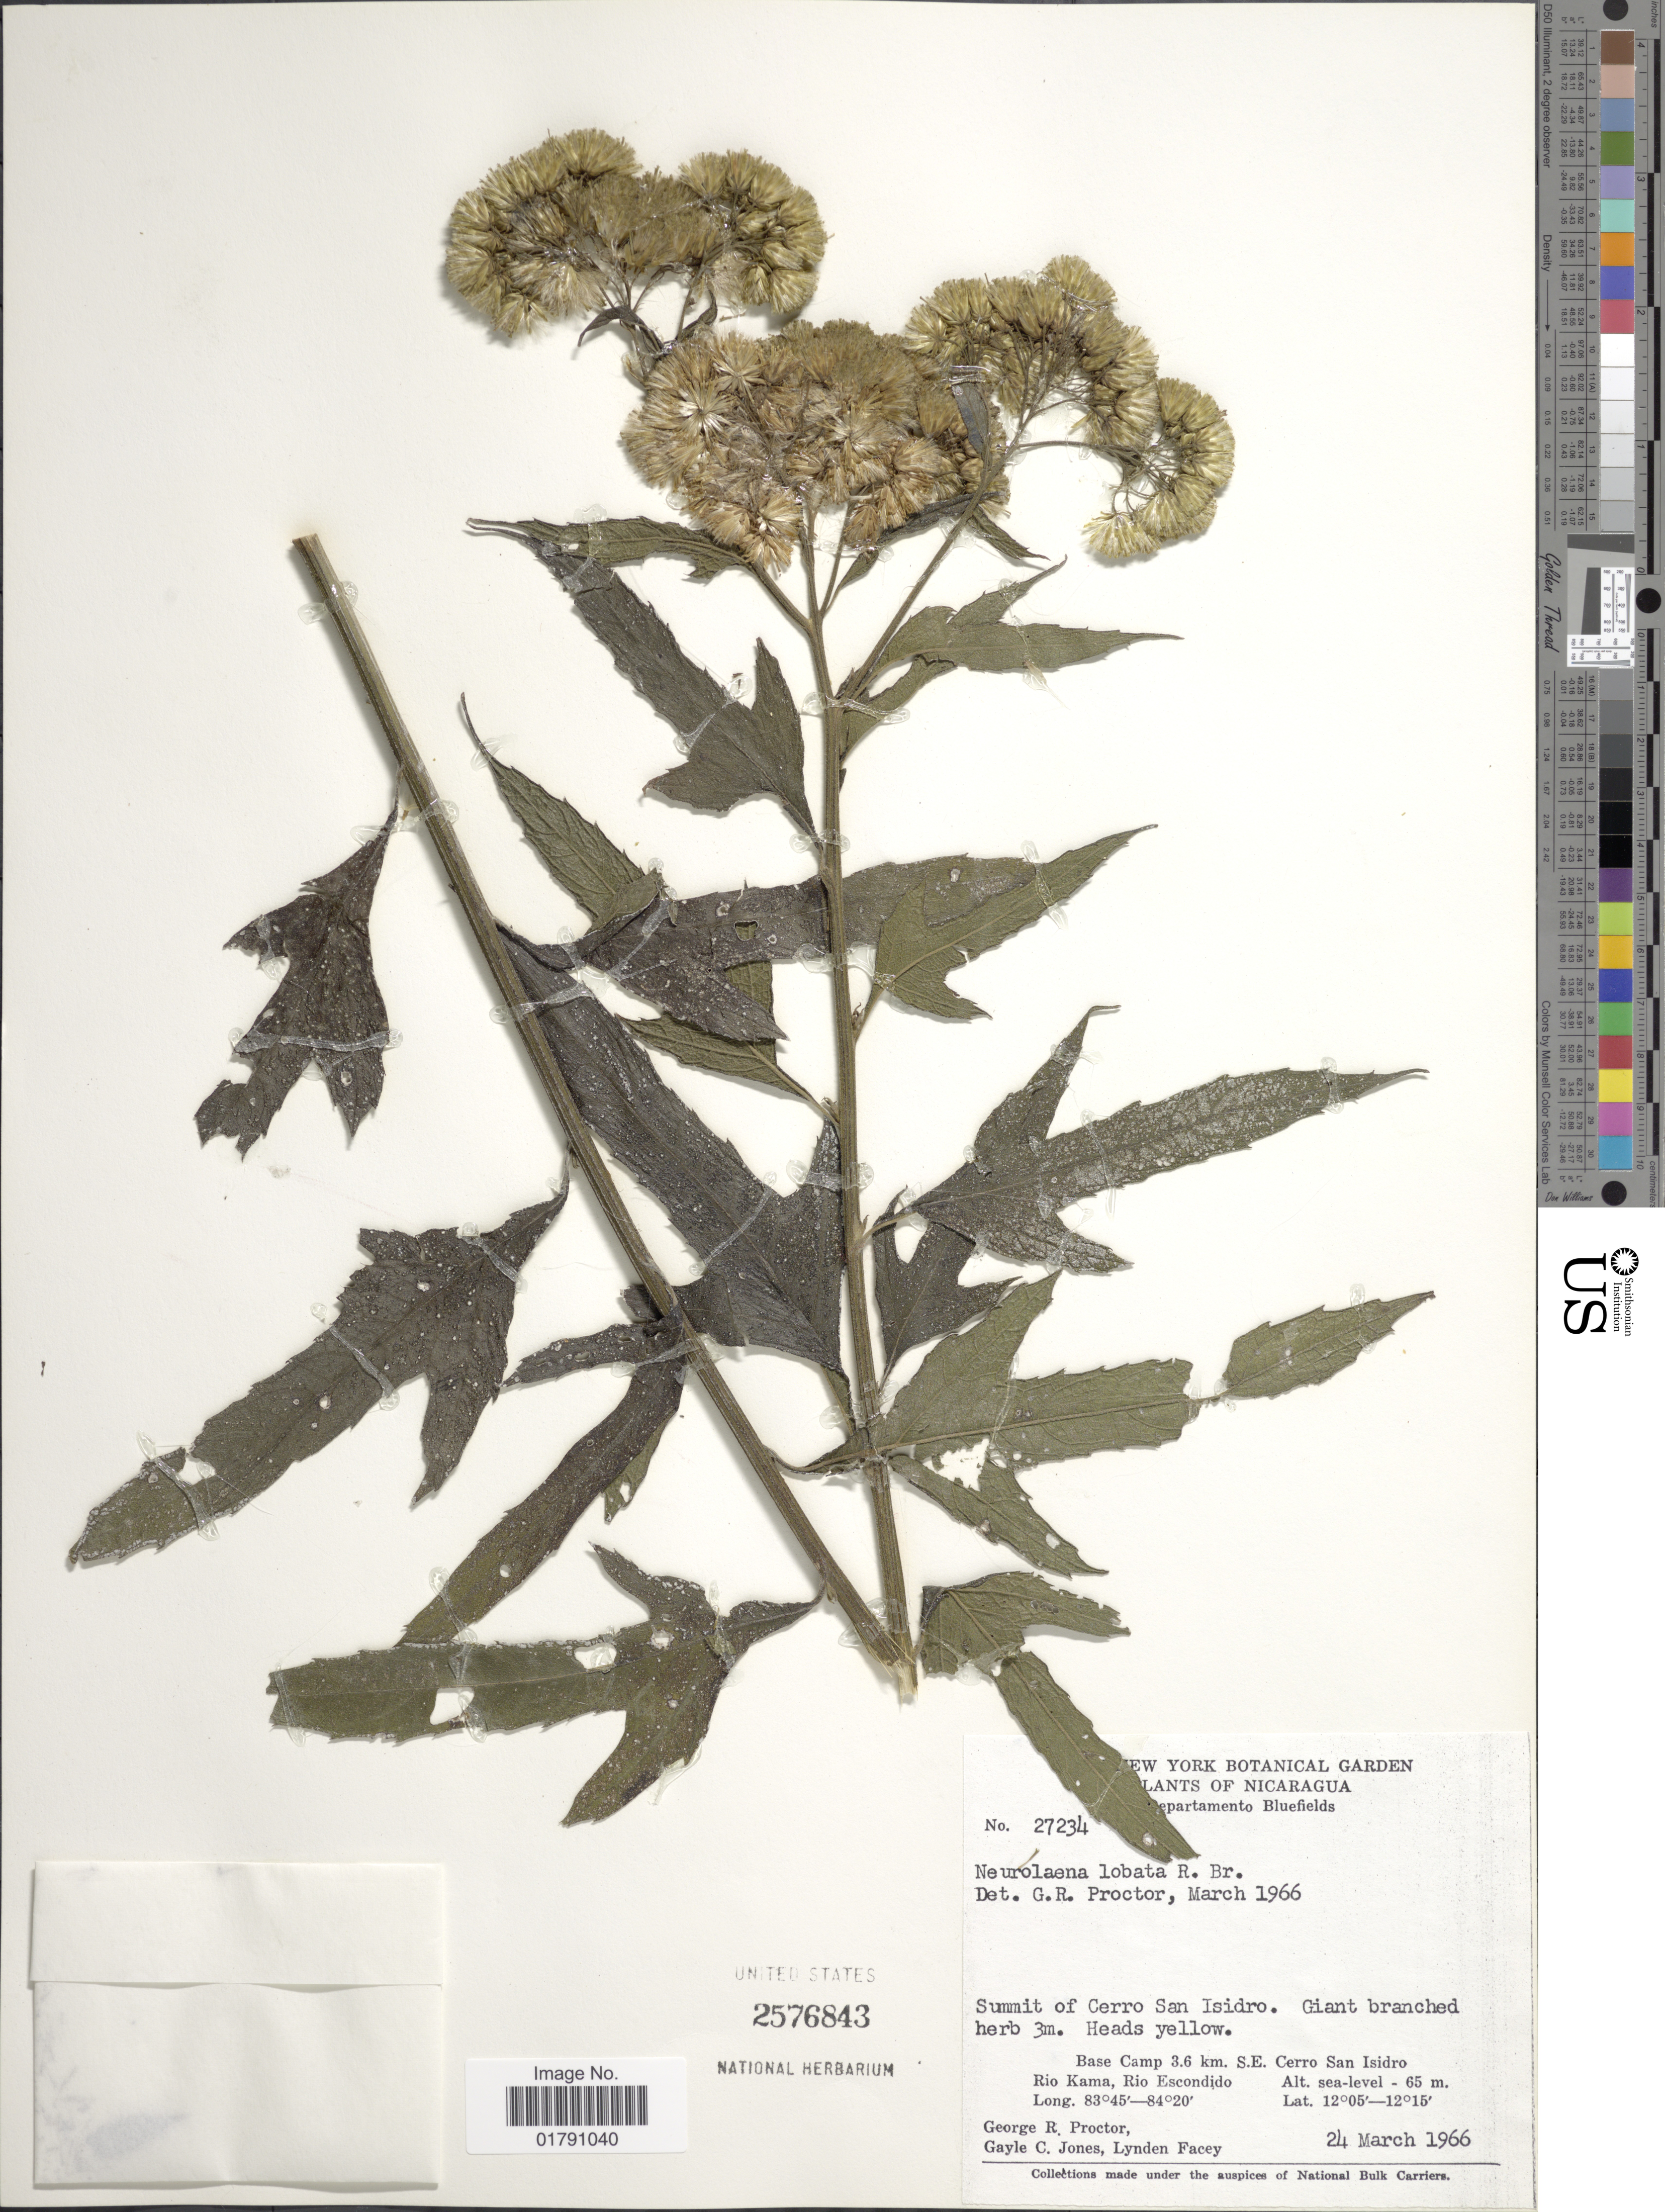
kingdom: Plantae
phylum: Tracheophyta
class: Magnoliopsida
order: Asterales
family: Asteraceae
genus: Neurolaena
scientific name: Neurolaena lobata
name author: (L.) R. Br. ex Cass.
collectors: G. Proctor, G. C. Jones & L. Facey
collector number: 27234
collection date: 1966-03-24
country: Nicaragua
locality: Departamanto Bluefields, Summit of Cerro San Isidro, Base Camp 3.6 km S. E. Cerro San Isidro, Rio Kama, Rio Escondido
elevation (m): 65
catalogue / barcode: US 2576843